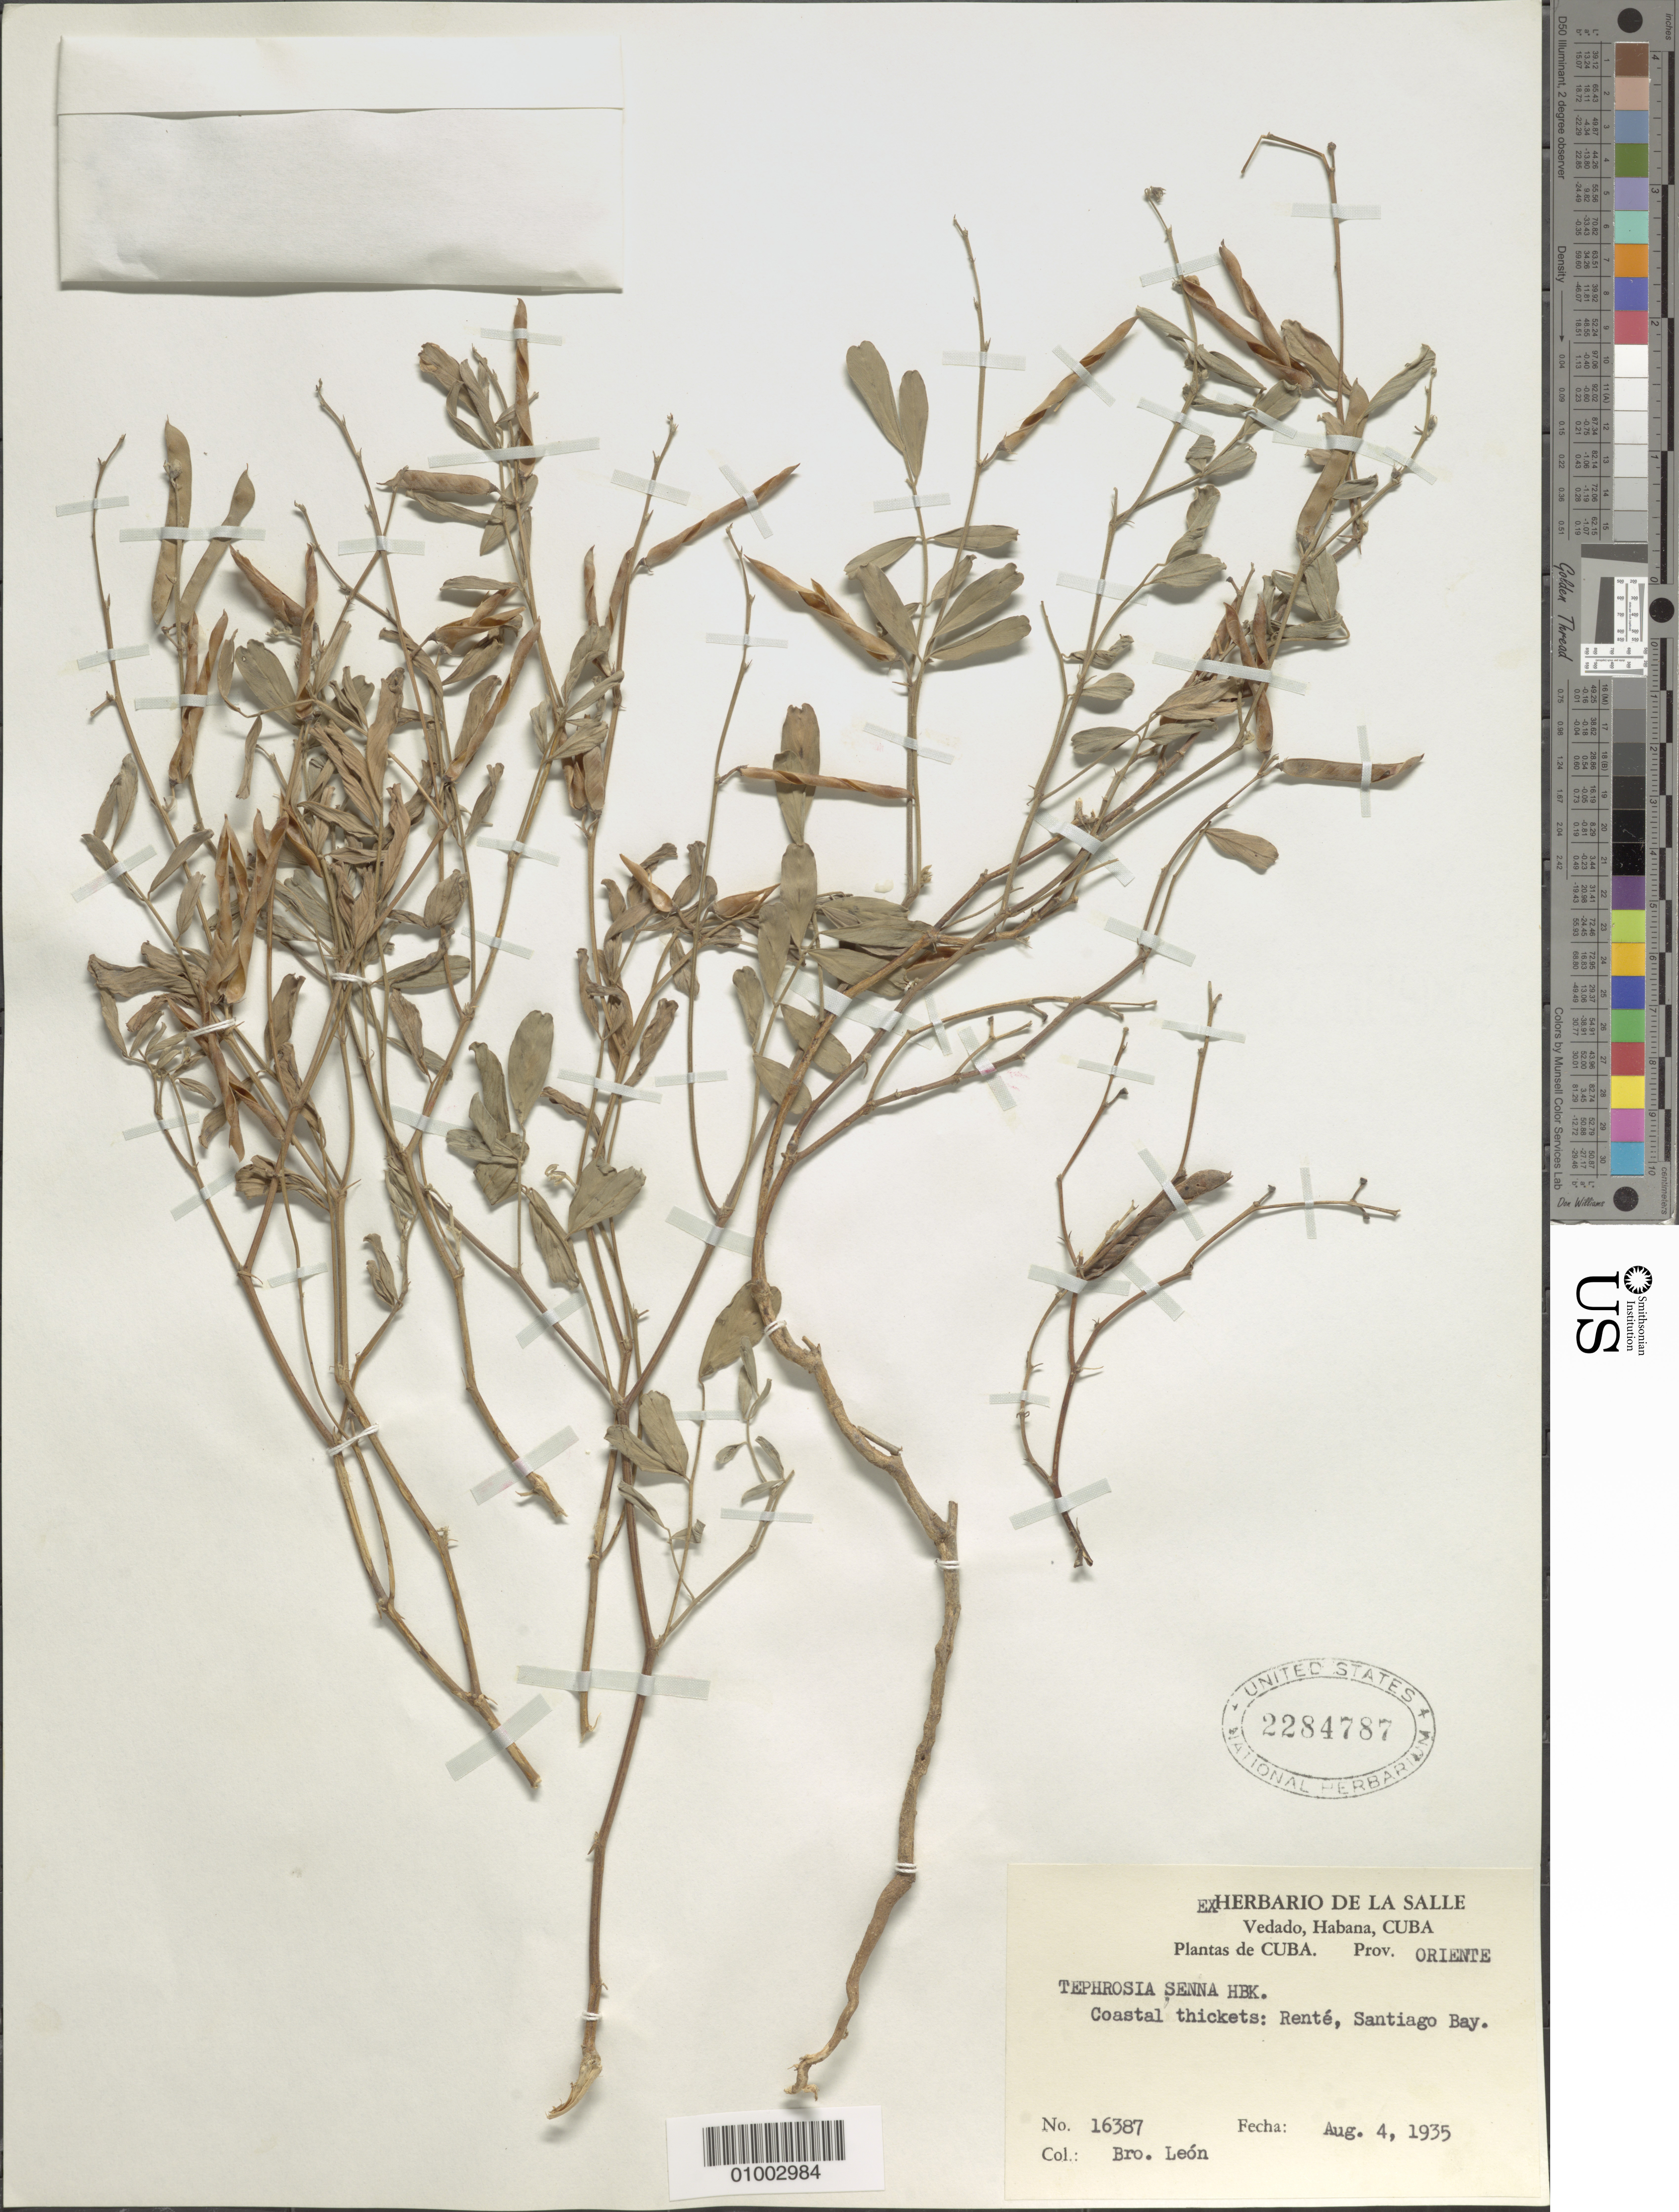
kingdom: Plantae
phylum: Tracheophyta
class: Magnoliopsida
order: Fabales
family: Fabaceae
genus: Tephrosia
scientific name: Tephrosia senna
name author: Kunth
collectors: Bro. León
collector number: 16387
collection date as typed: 04 Aug 1935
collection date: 1935-08-04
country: Cuba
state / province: Santiago de Cuba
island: Cuba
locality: Coastal thickets: Rente, Santiago Bay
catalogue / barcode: US 2284787